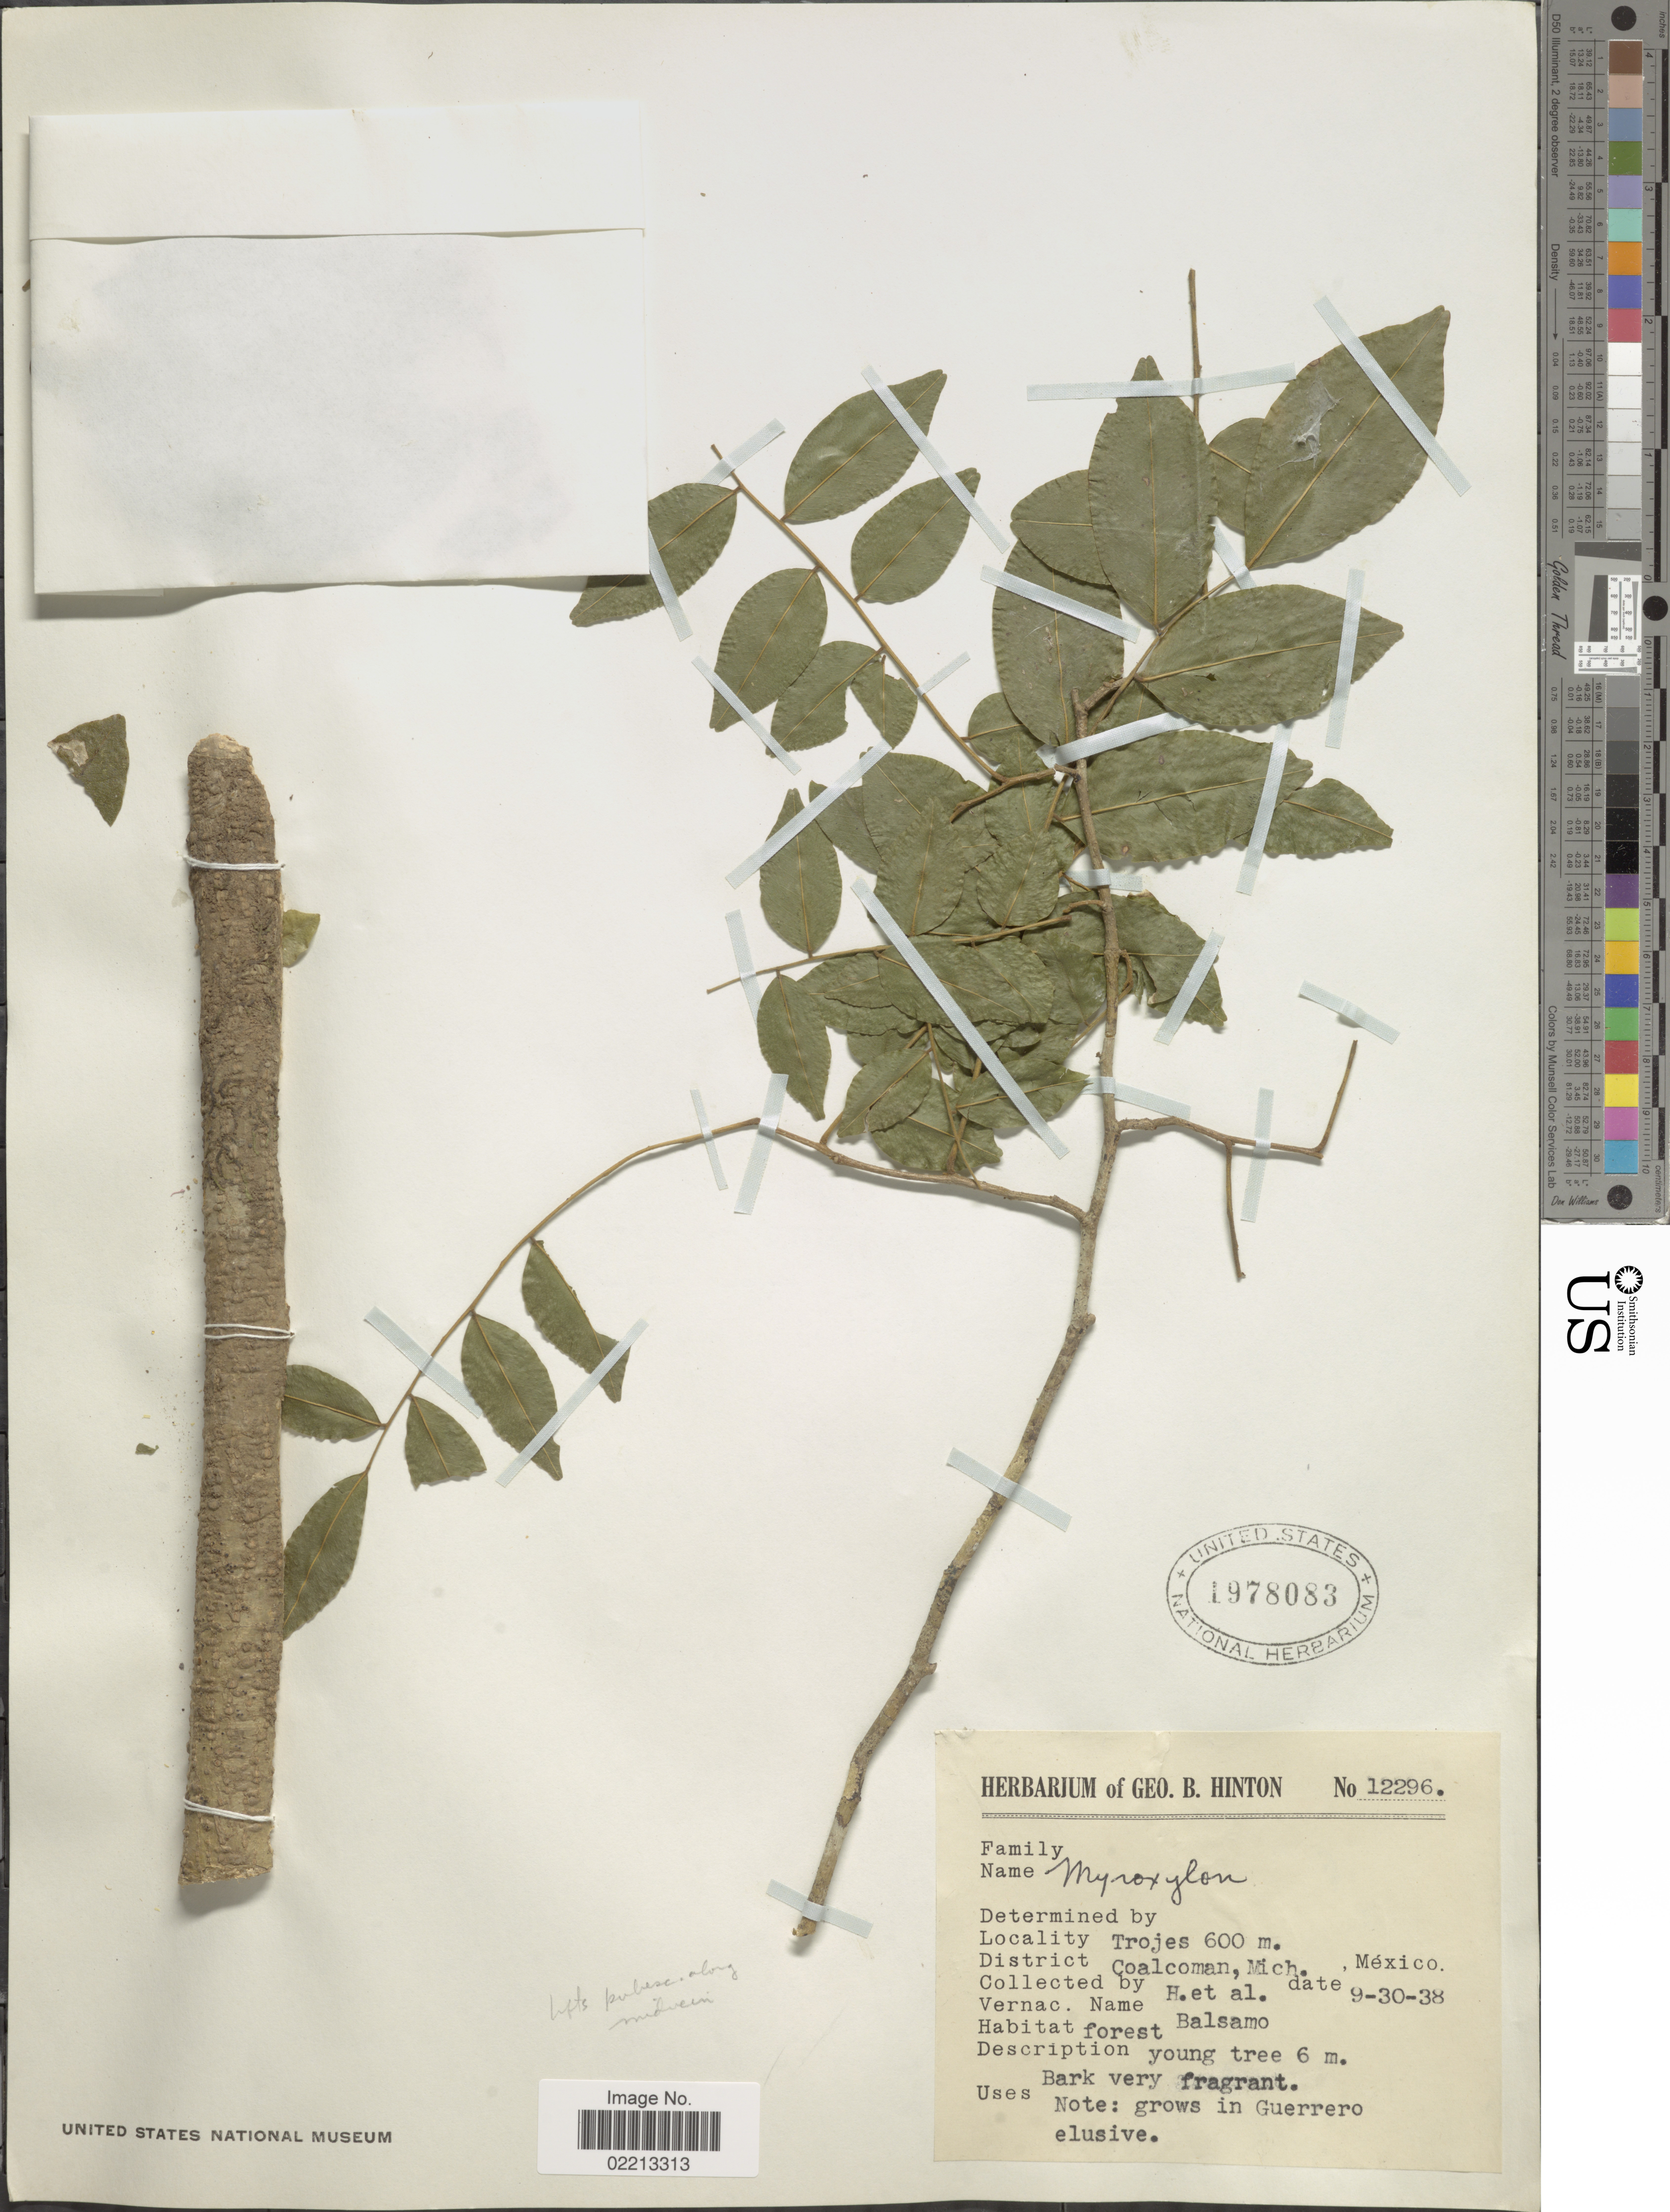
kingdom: Plantae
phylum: Tracheophyta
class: Magnoliopsida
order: Fabales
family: Fabaceae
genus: Myroxylon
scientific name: Myroxylon balsamum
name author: (L.) Harms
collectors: G. B. Hinton & et al.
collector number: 12296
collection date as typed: Transcribed d/m/y: 30/9/38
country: Mexico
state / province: Michoacán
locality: Trojes, District Coalcoman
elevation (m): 600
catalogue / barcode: US 1978083